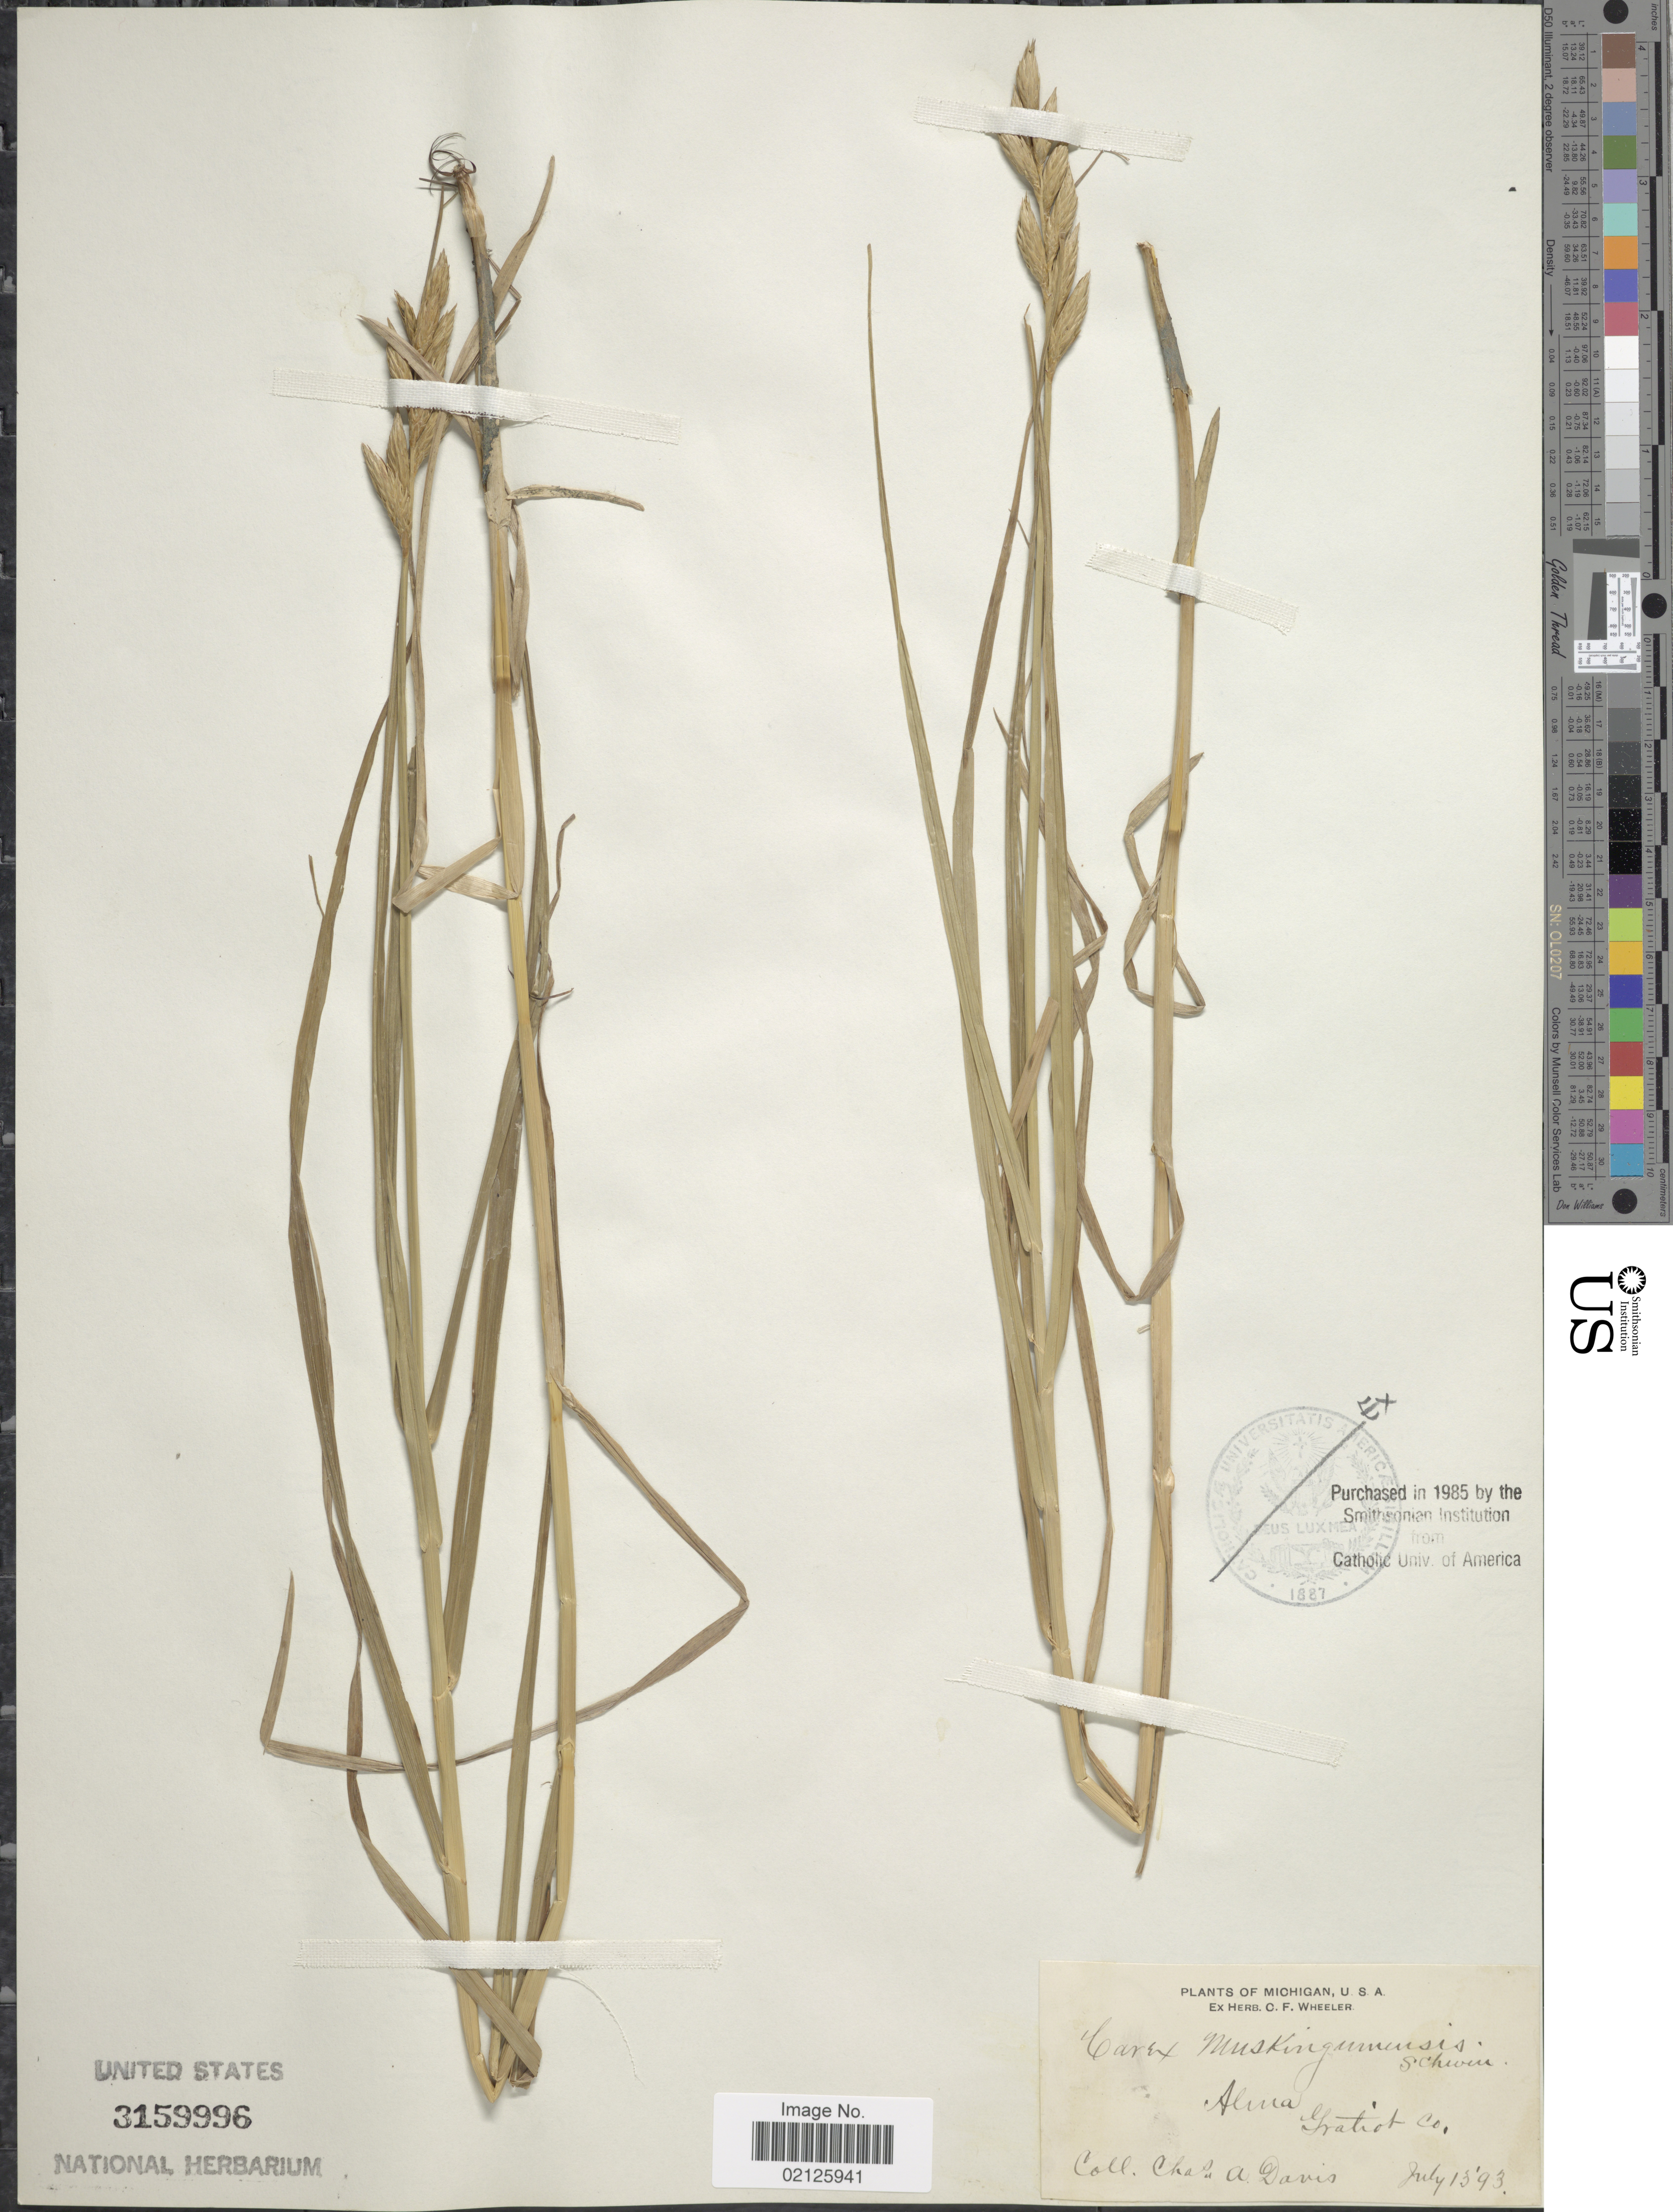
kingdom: Plantae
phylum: Tracheophyta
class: Liliopsida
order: Poales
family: Cyperaceae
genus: Carex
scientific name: Carex muskingumensis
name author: Schwein.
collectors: C. Davis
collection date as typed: Transcribed d/m/y: 13/7/93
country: United States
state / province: Michigan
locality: Alma, Stratiot Co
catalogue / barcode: US 3159996